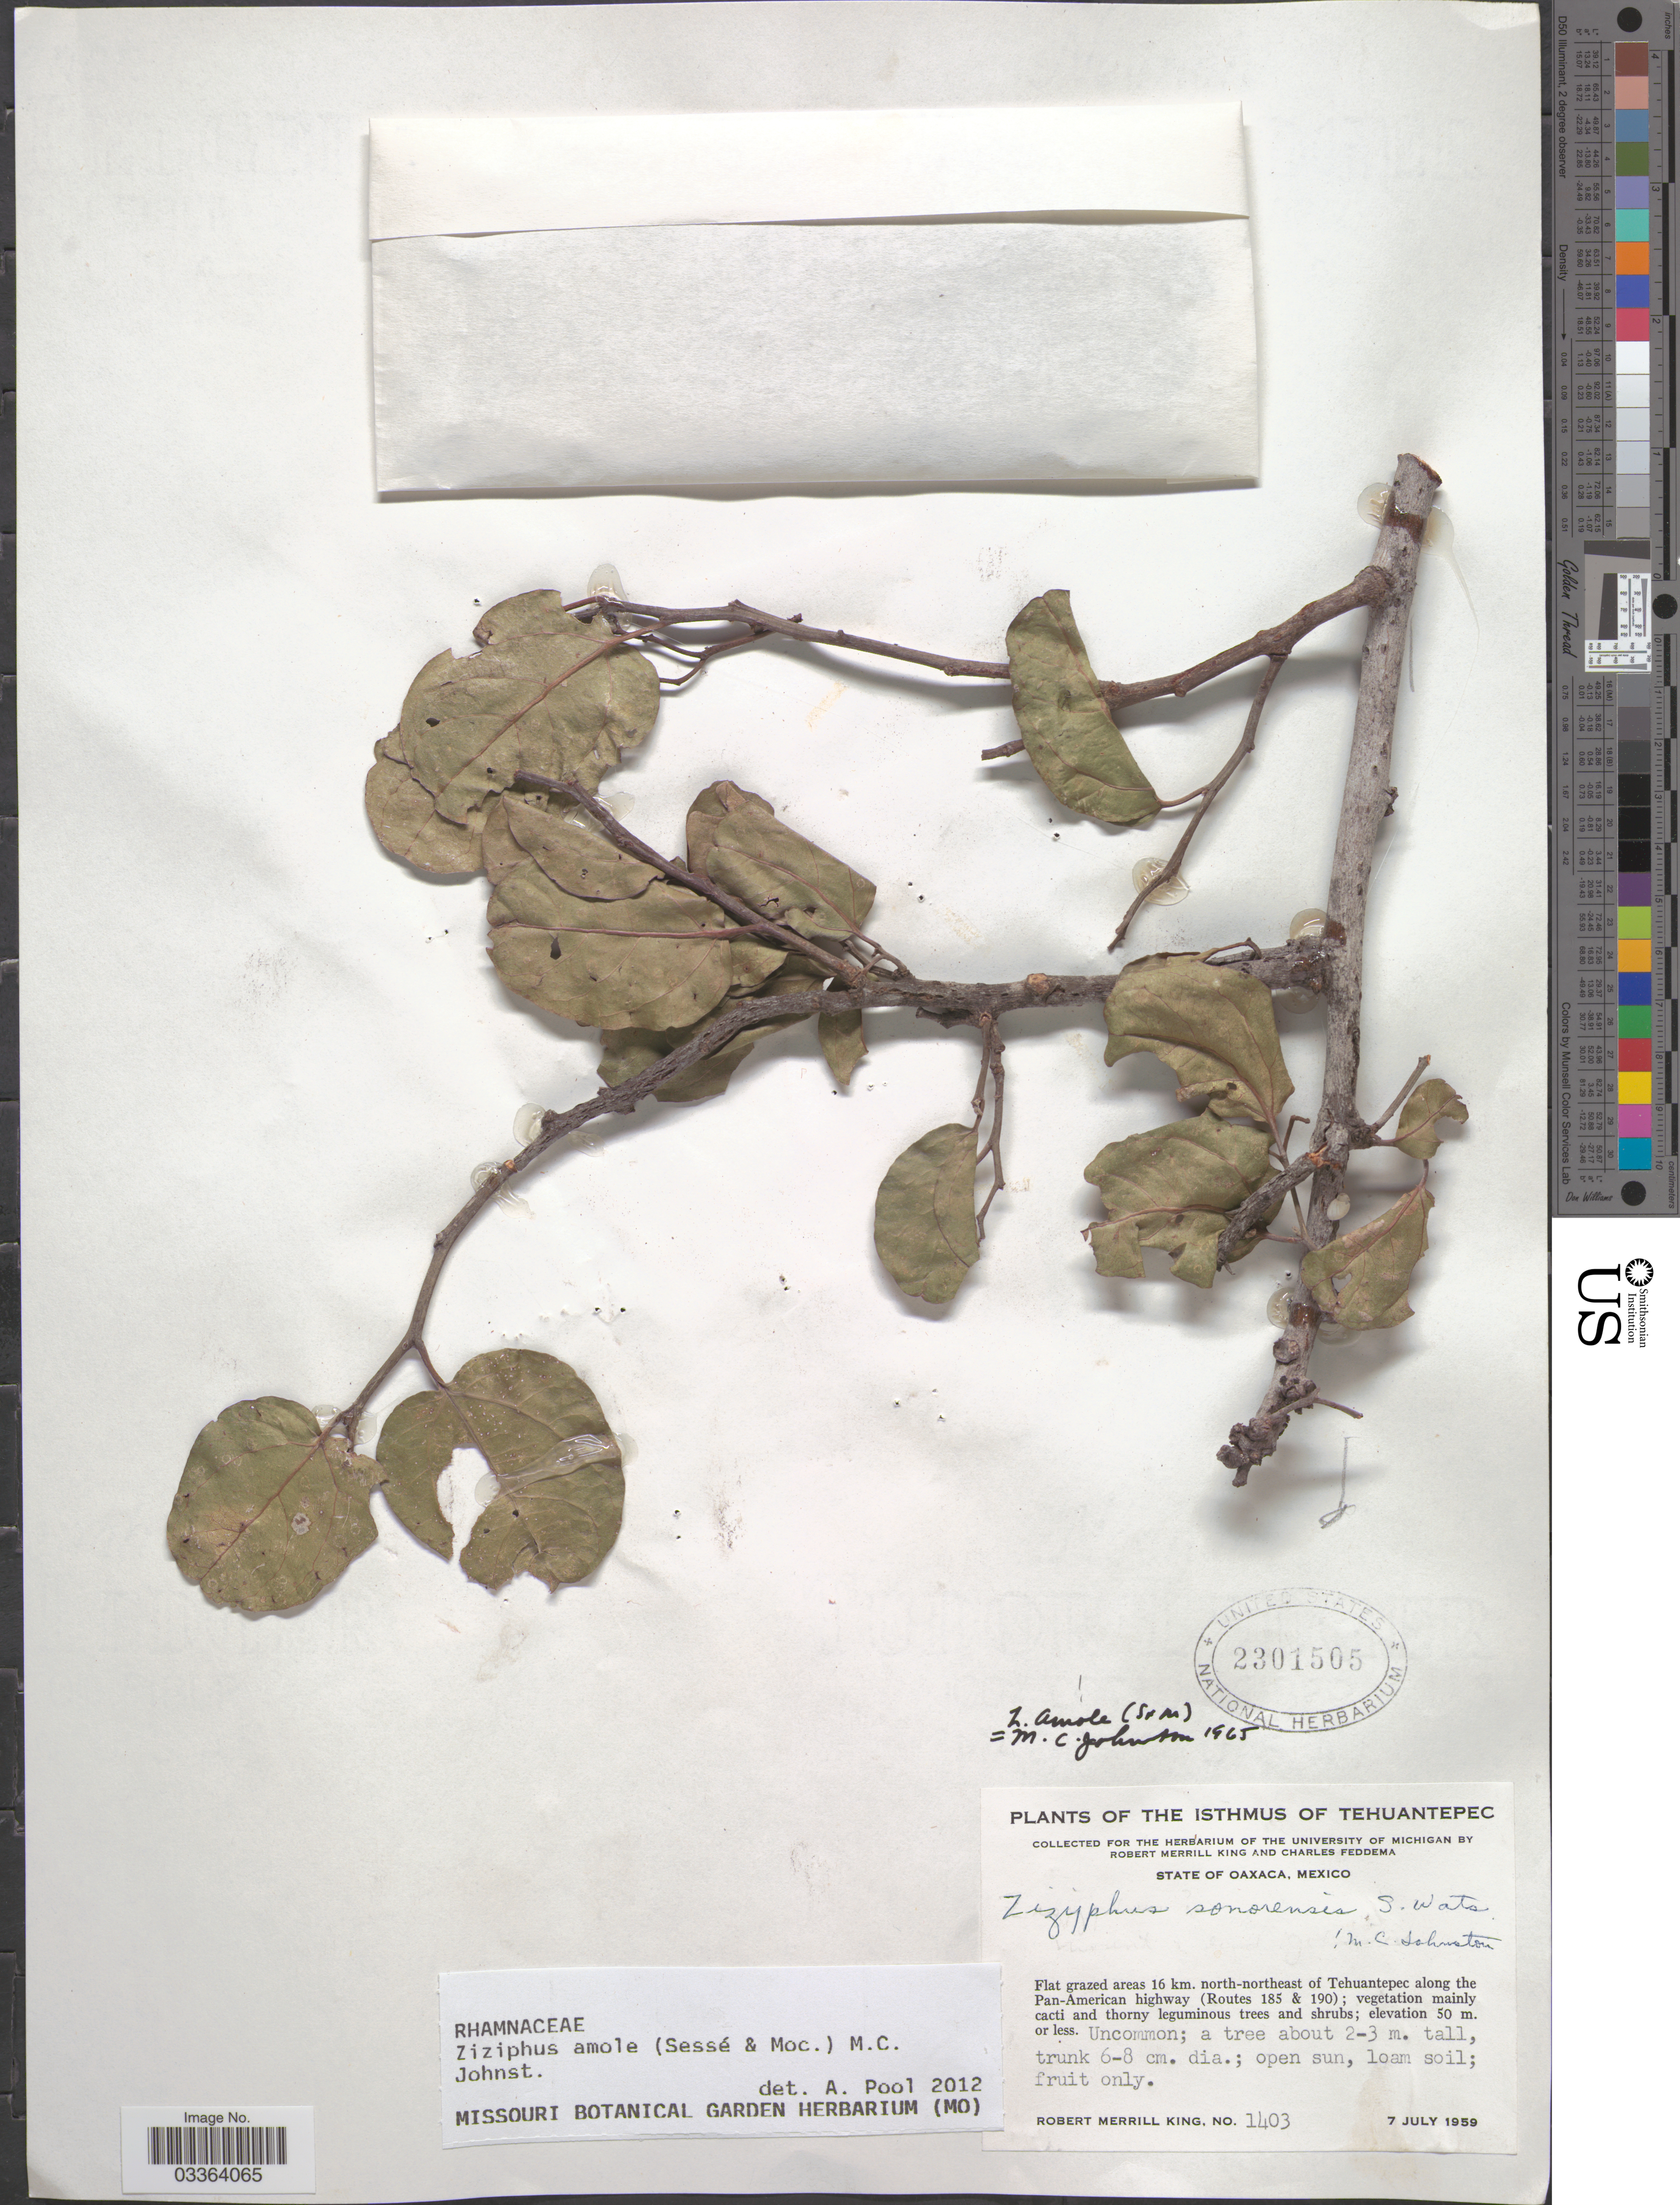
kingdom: Plantae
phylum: Tracheophyta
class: Magnoliopsida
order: Rosales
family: Rhamnaceae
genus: Sarcomphalus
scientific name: Sarcomphalus amole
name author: (Sessé & Moc.) Hauenschild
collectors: R. M. King & C. Feddema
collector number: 1403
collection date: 1959-07-07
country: Mexico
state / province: Oaxaca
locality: The Isthmus of Tehuantepec. Flat grazed areas 16 km. north-northeast of Tehuantepec along the Pan-American highway (Routes 185 & 190).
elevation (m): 50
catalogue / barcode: US 2301505